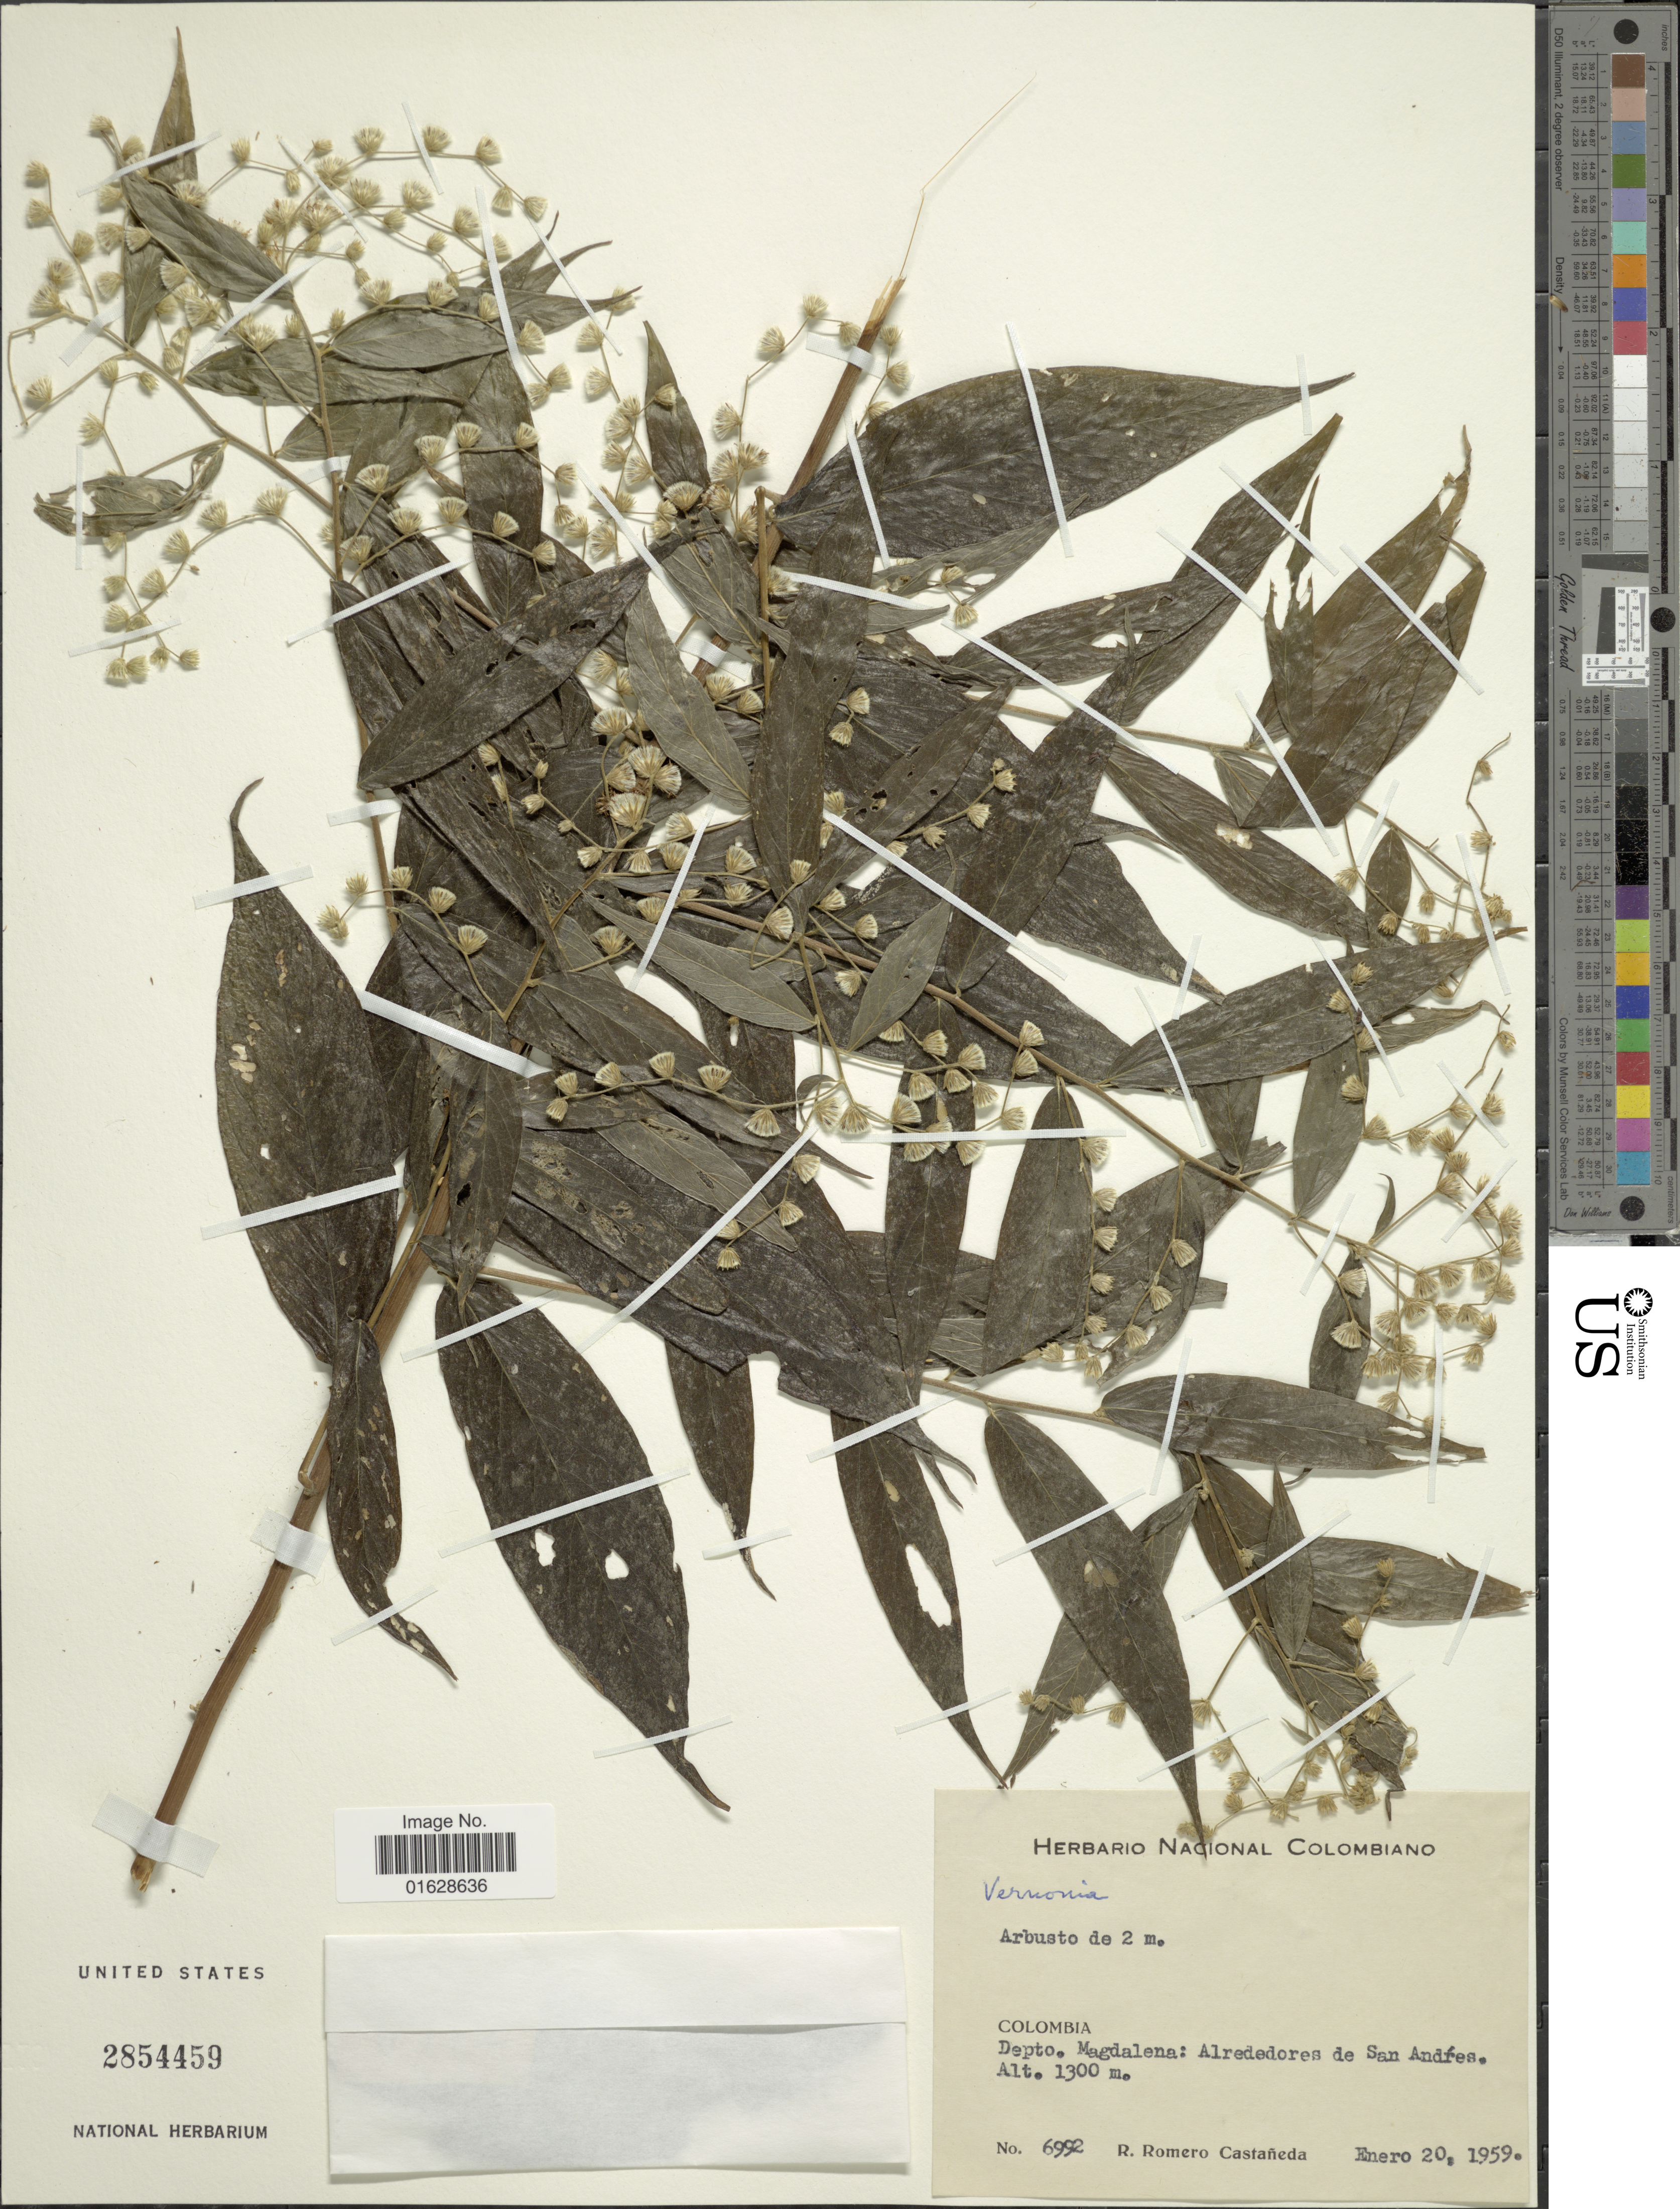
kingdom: Plantae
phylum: Tracheophyta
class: Magnoliopsida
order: Asterales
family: Asteraceae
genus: Lepidaploa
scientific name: Lepidaploa canescens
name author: (Kunth) H. Rob.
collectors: R. Romero Castañeda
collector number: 6992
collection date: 1959-01-20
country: Colombia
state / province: Magdalena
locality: Colombia. Depto. Magdalena: Alrededores de San Andres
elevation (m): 1300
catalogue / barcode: US 2854459